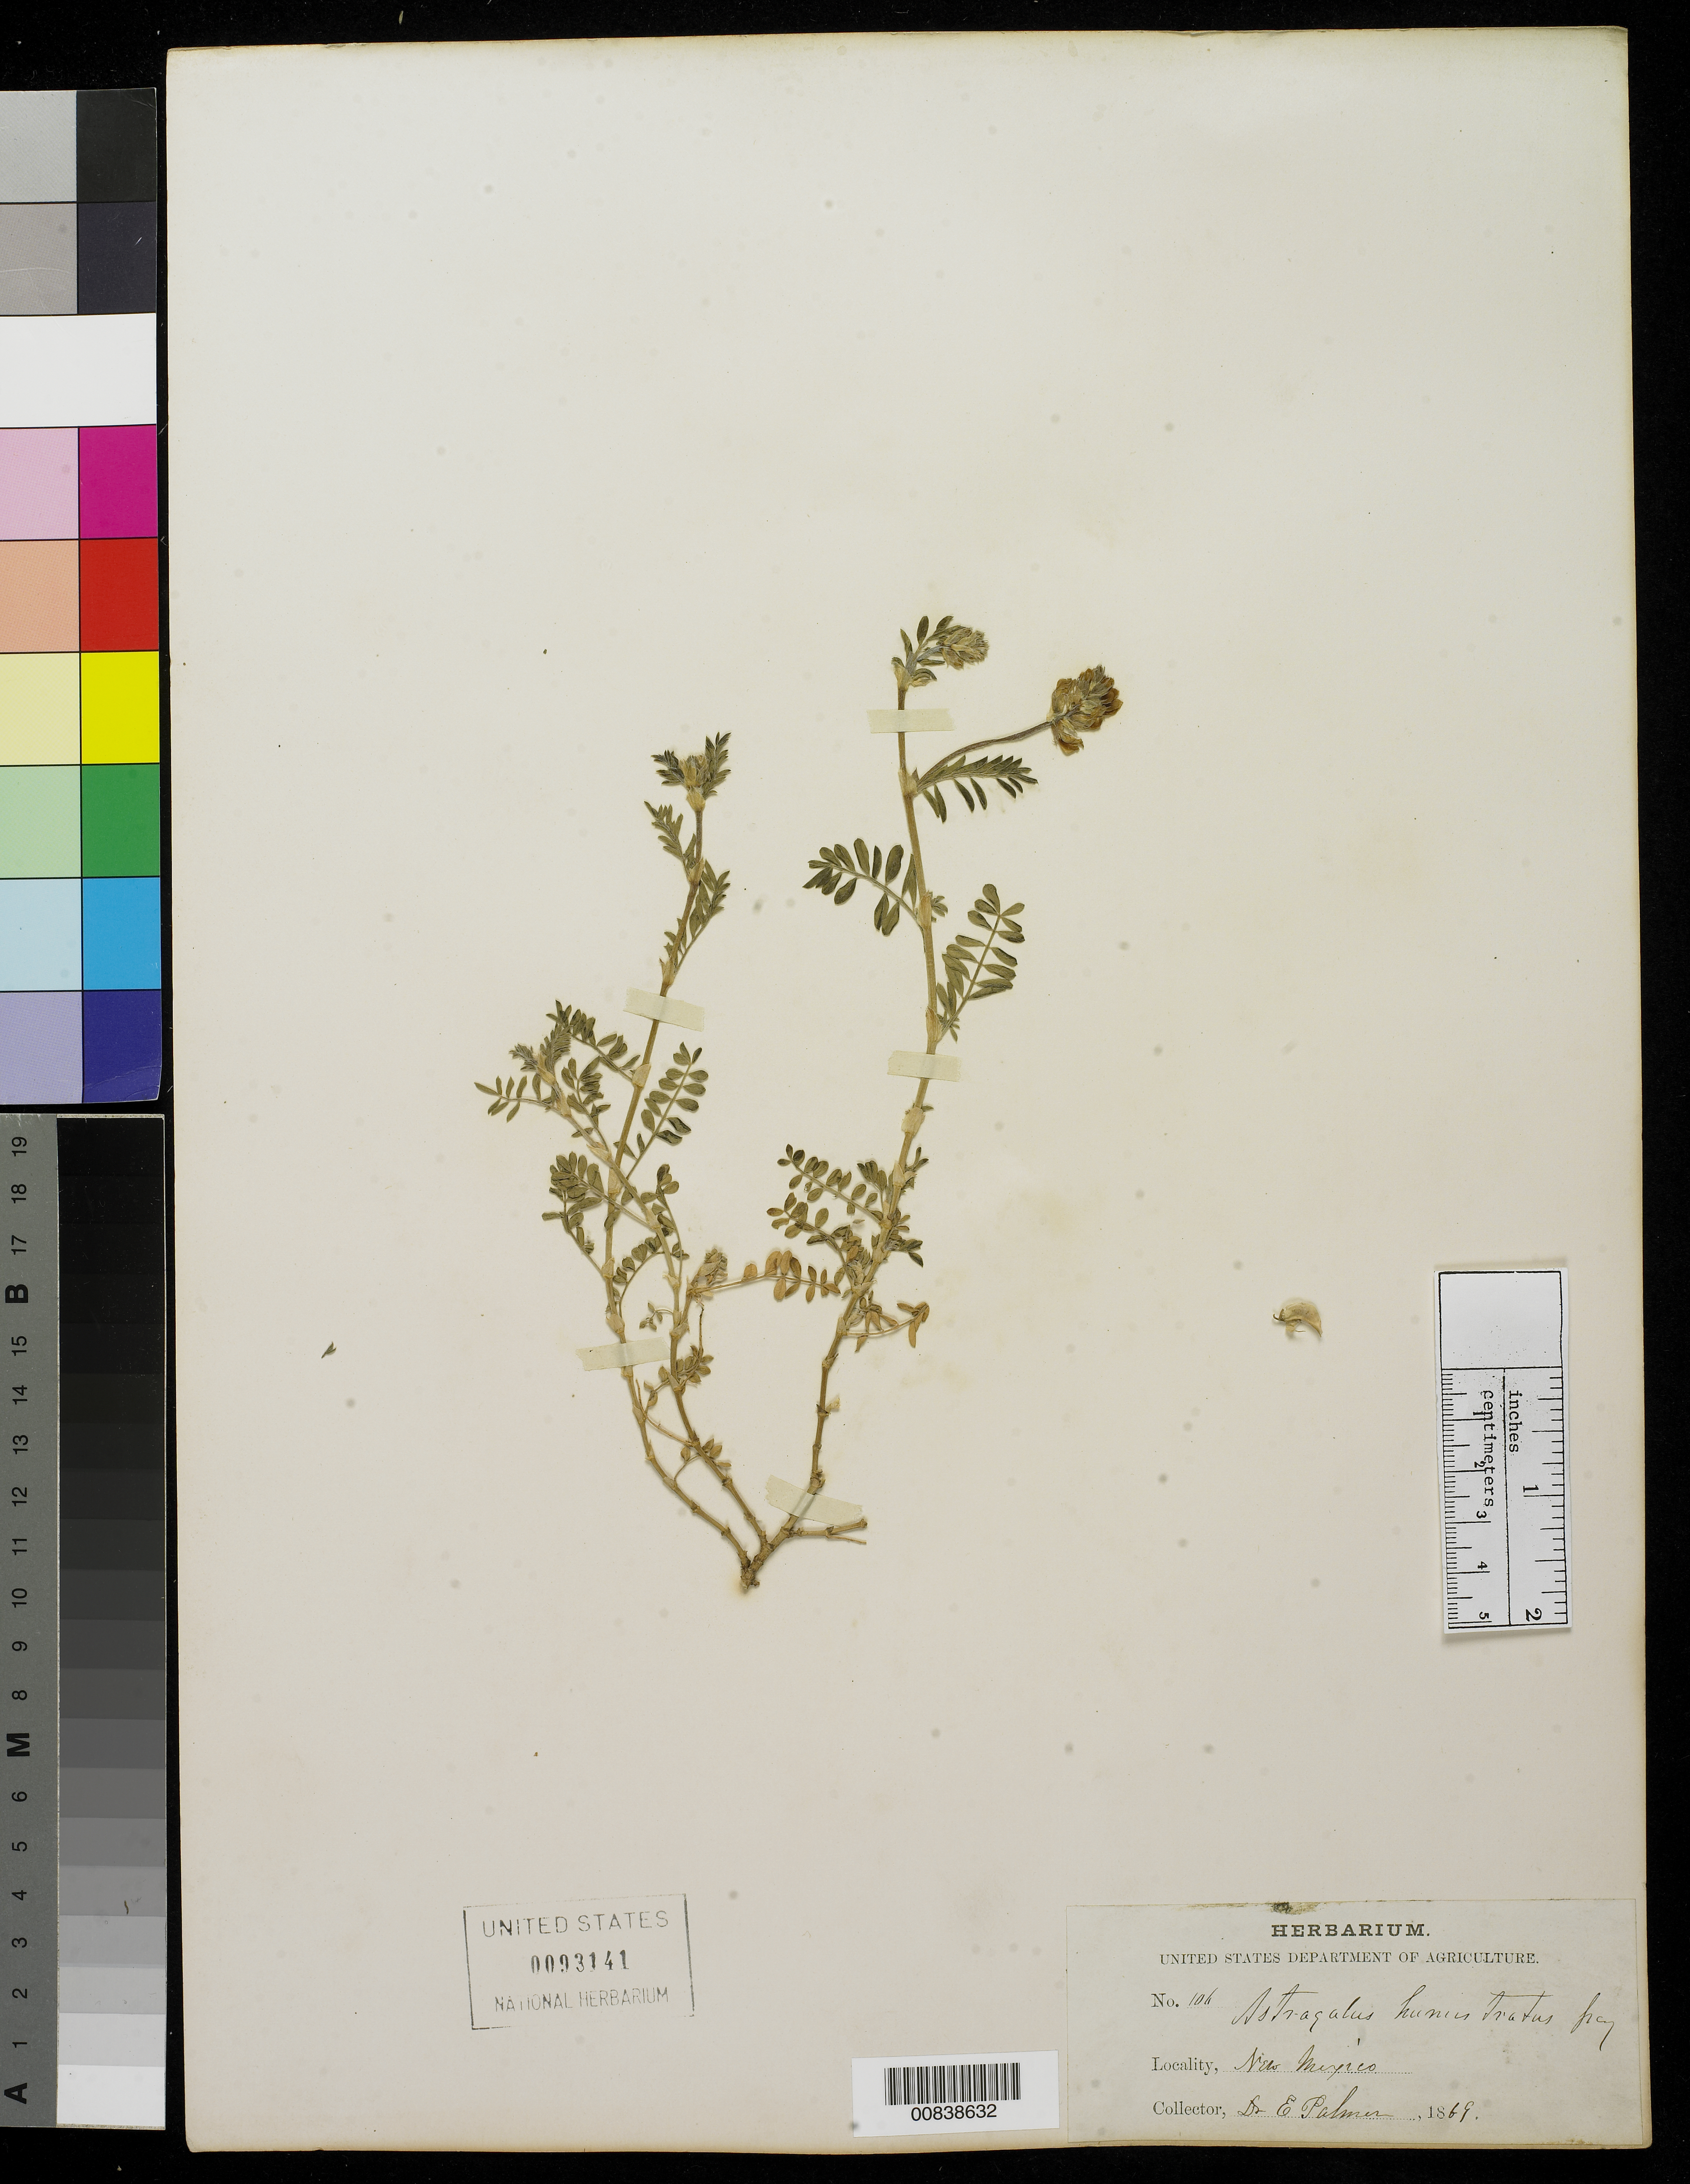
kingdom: Plantae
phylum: Tracheophyta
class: Magnoliopsida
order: Fabales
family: Fabaceae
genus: Astragalus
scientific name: Astragalus humistratus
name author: A. Gray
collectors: E. Palmer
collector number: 106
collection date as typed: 1869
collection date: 1869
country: United States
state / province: New Mexico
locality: New Mexico.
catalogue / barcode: US 93141